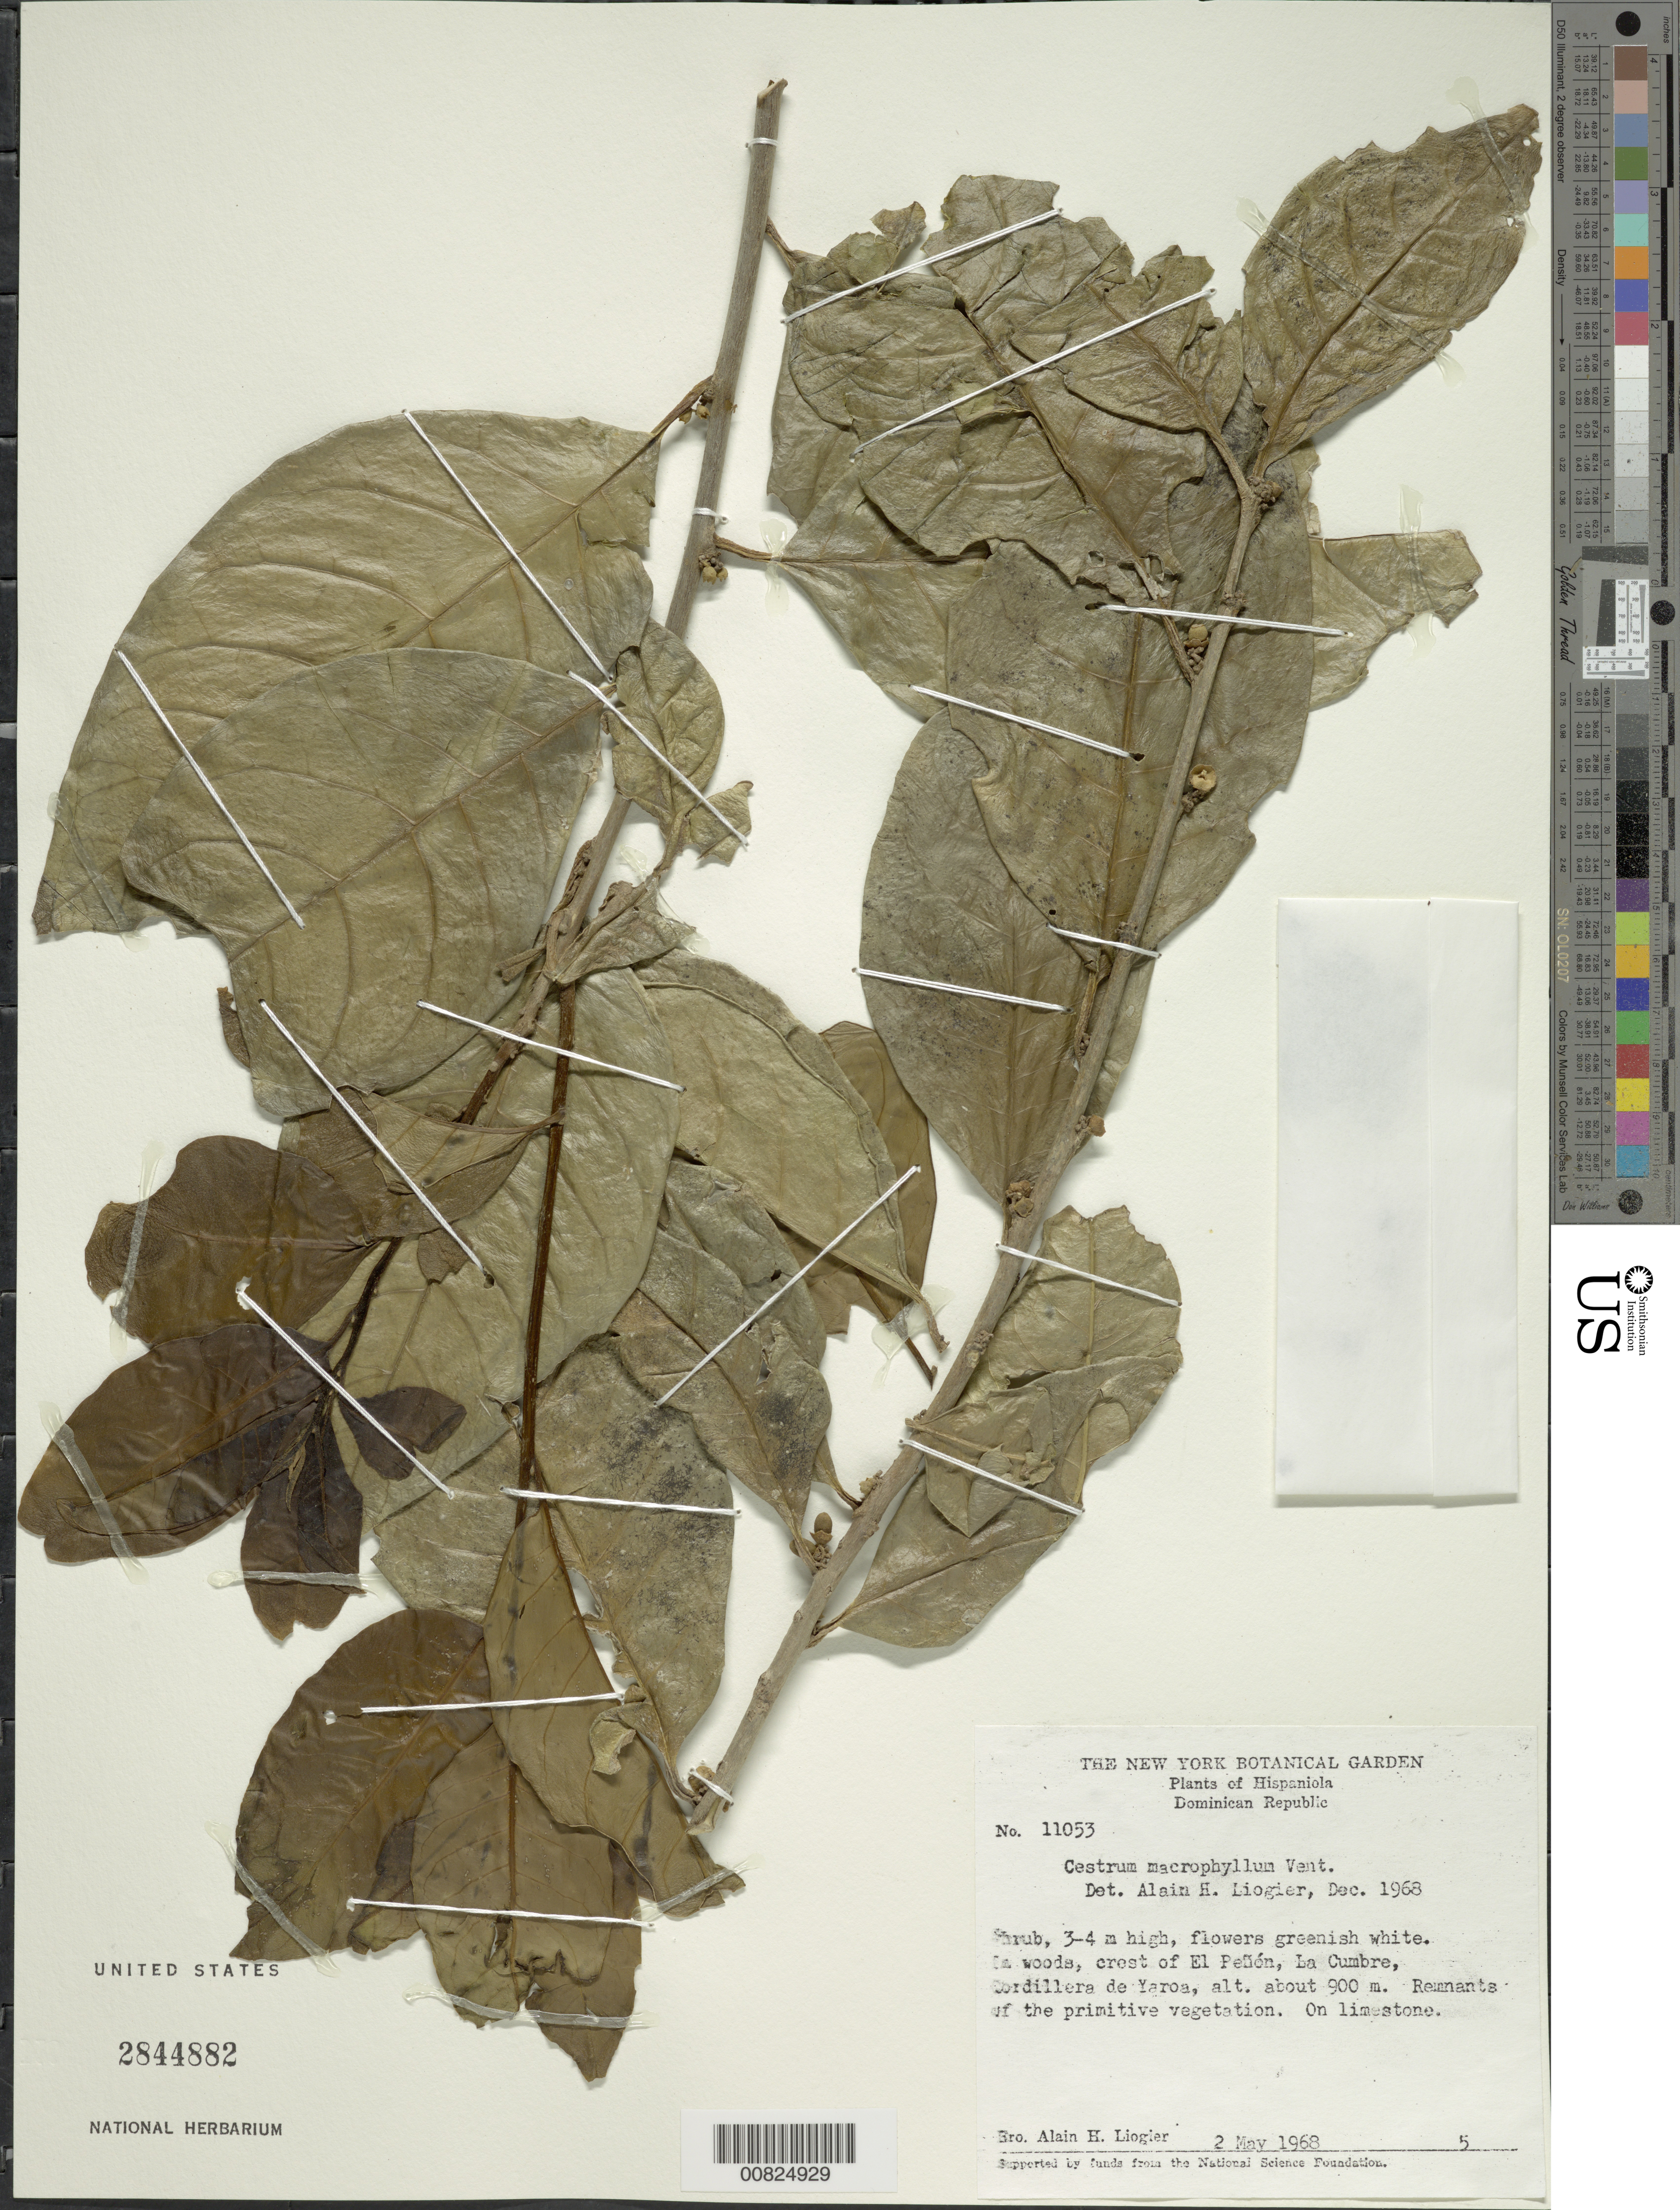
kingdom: Plantae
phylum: Tracheophyta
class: Magnoliopsida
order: Solanales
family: Solanaceae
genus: Cestrum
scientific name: Cestrum macrophyllum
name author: Vent.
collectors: A. H. Liogier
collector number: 11053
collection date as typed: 02 May 1968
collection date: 1968-05-02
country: Dominican Republic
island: Hispaniola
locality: Crest of El Peñon, La Cumbre, Cordillera de Yaroa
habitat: In woods on limestone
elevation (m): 900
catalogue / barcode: US 2844882